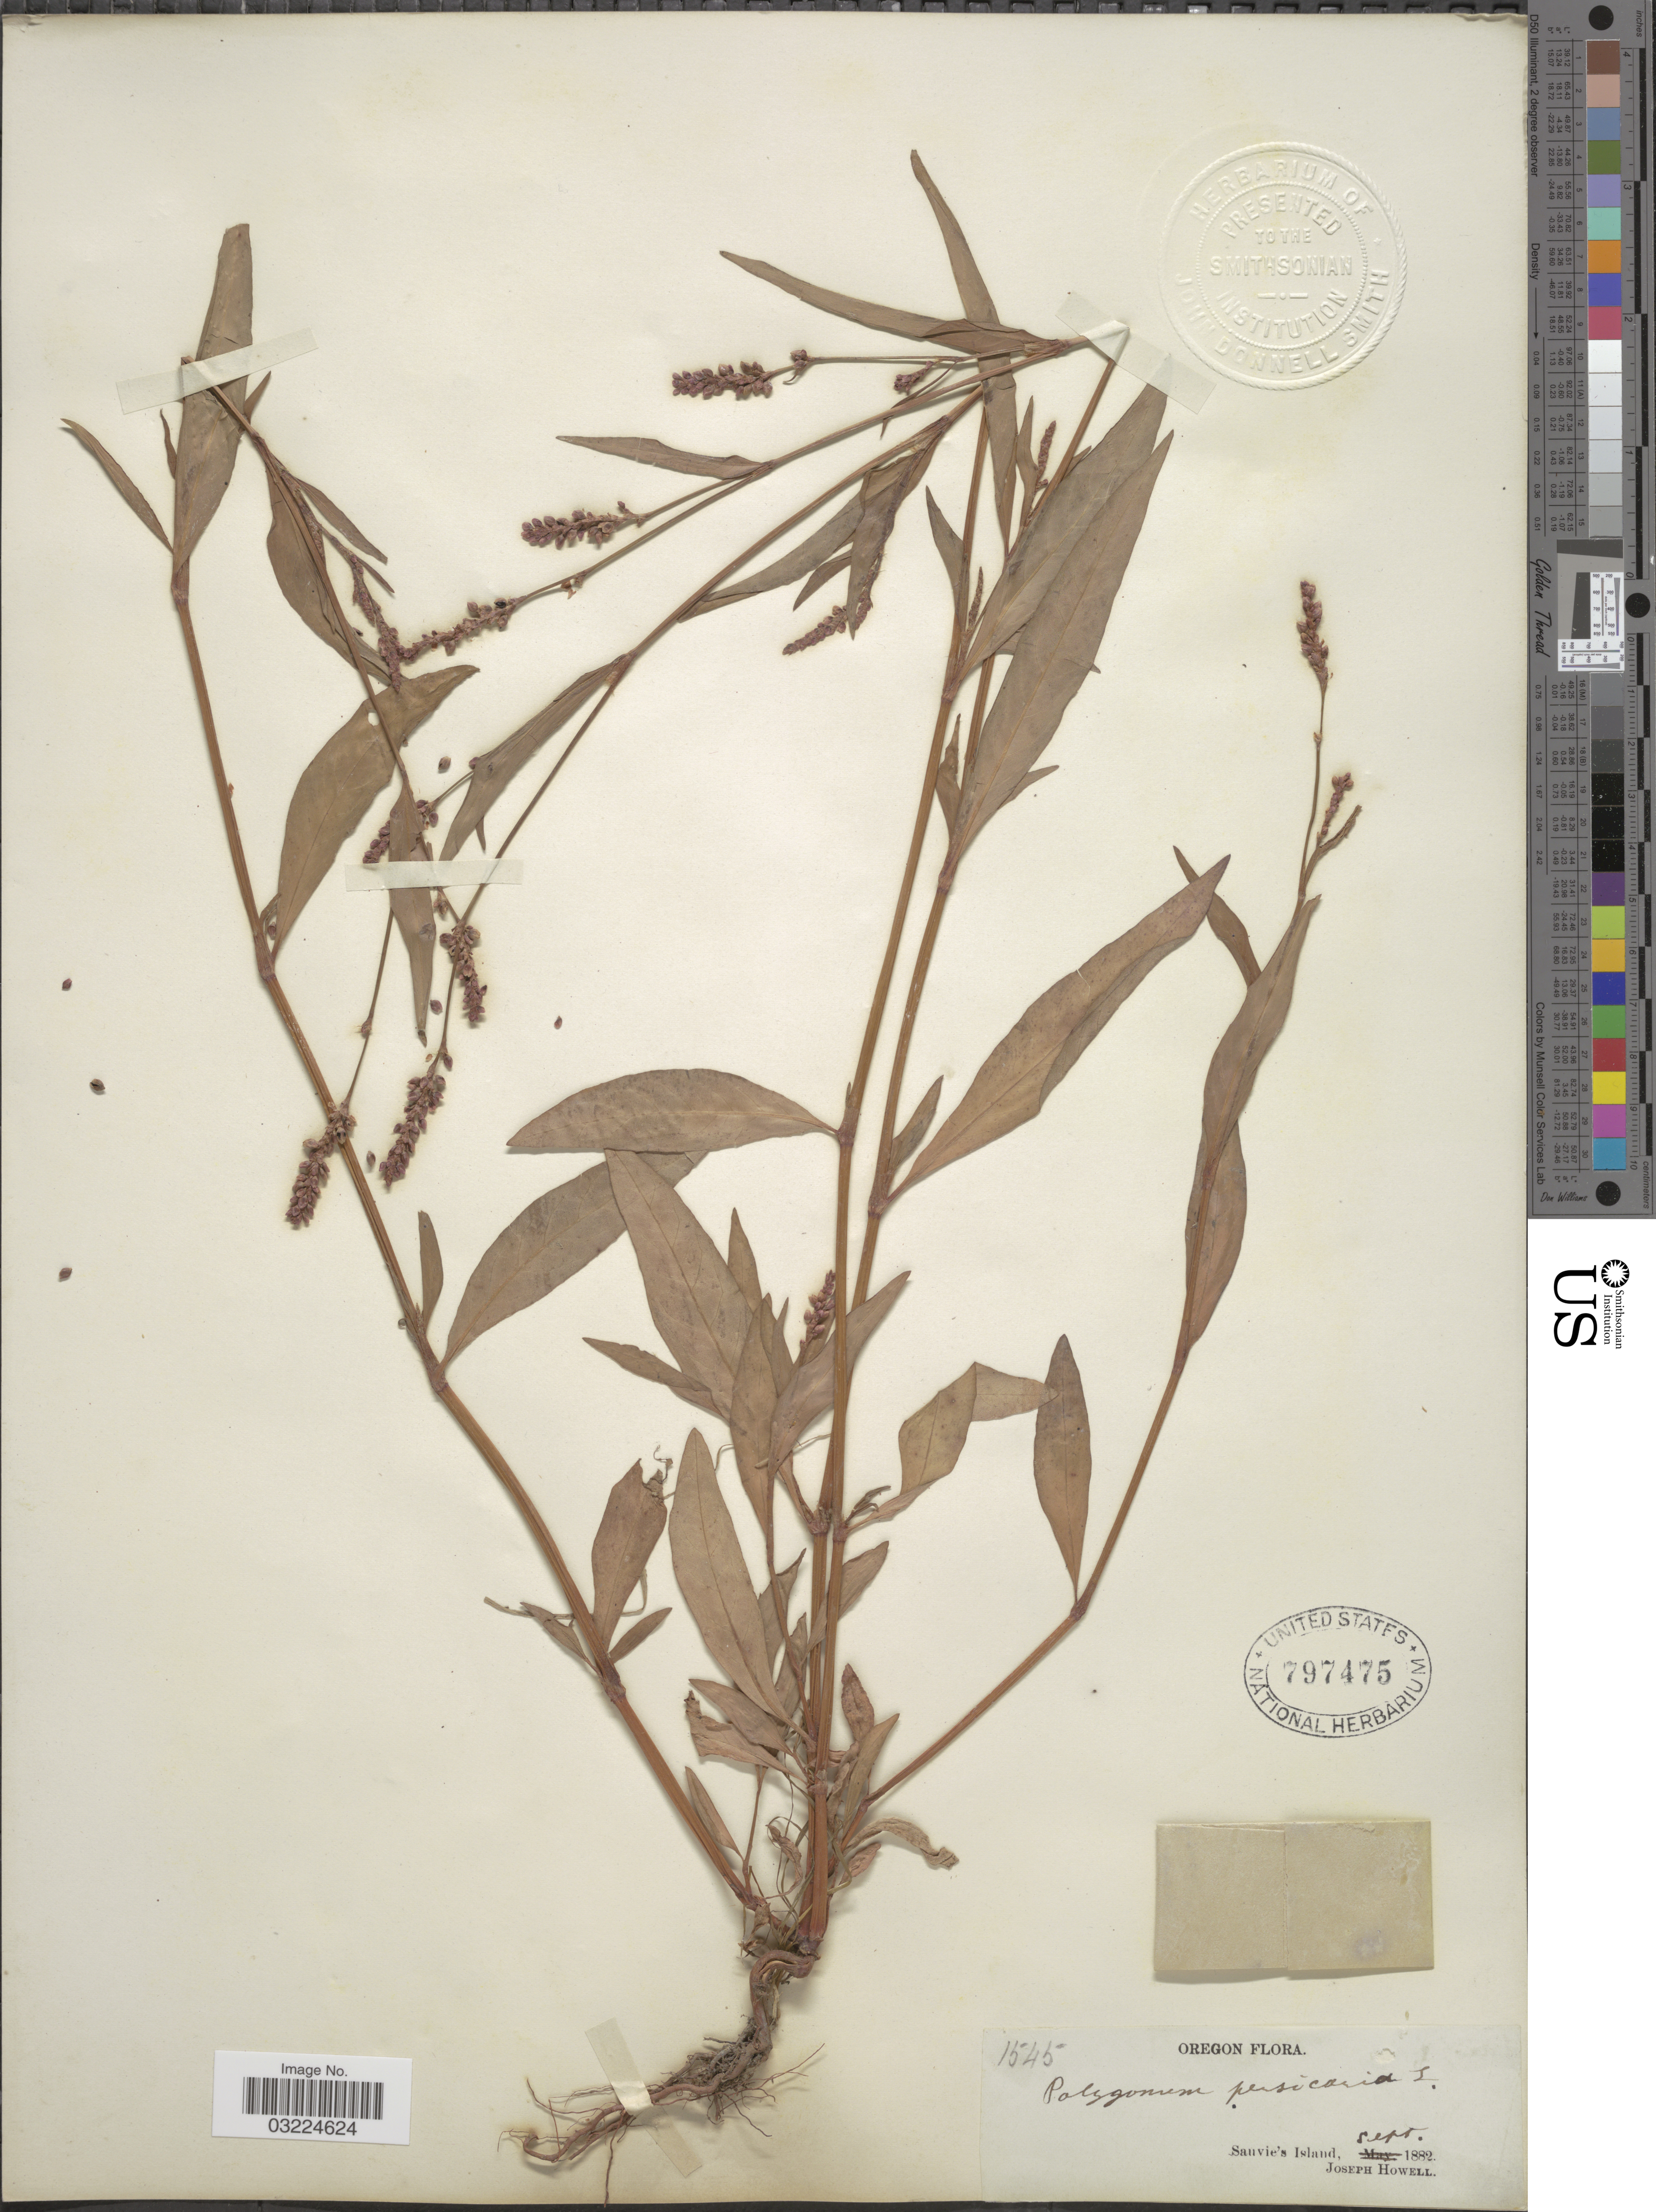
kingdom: Plantae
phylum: Tracheophyta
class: Magnoliopsida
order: Caryophyllales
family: Polygonaceae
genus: Persicaria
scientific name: Persicaria maculosa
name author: S.F. Gray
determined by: Atha, D. E.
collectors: J. Howell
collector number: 1545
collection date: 1882-09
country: United States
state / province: Oregon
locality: Sauvie's Island.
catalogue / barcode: US 797475